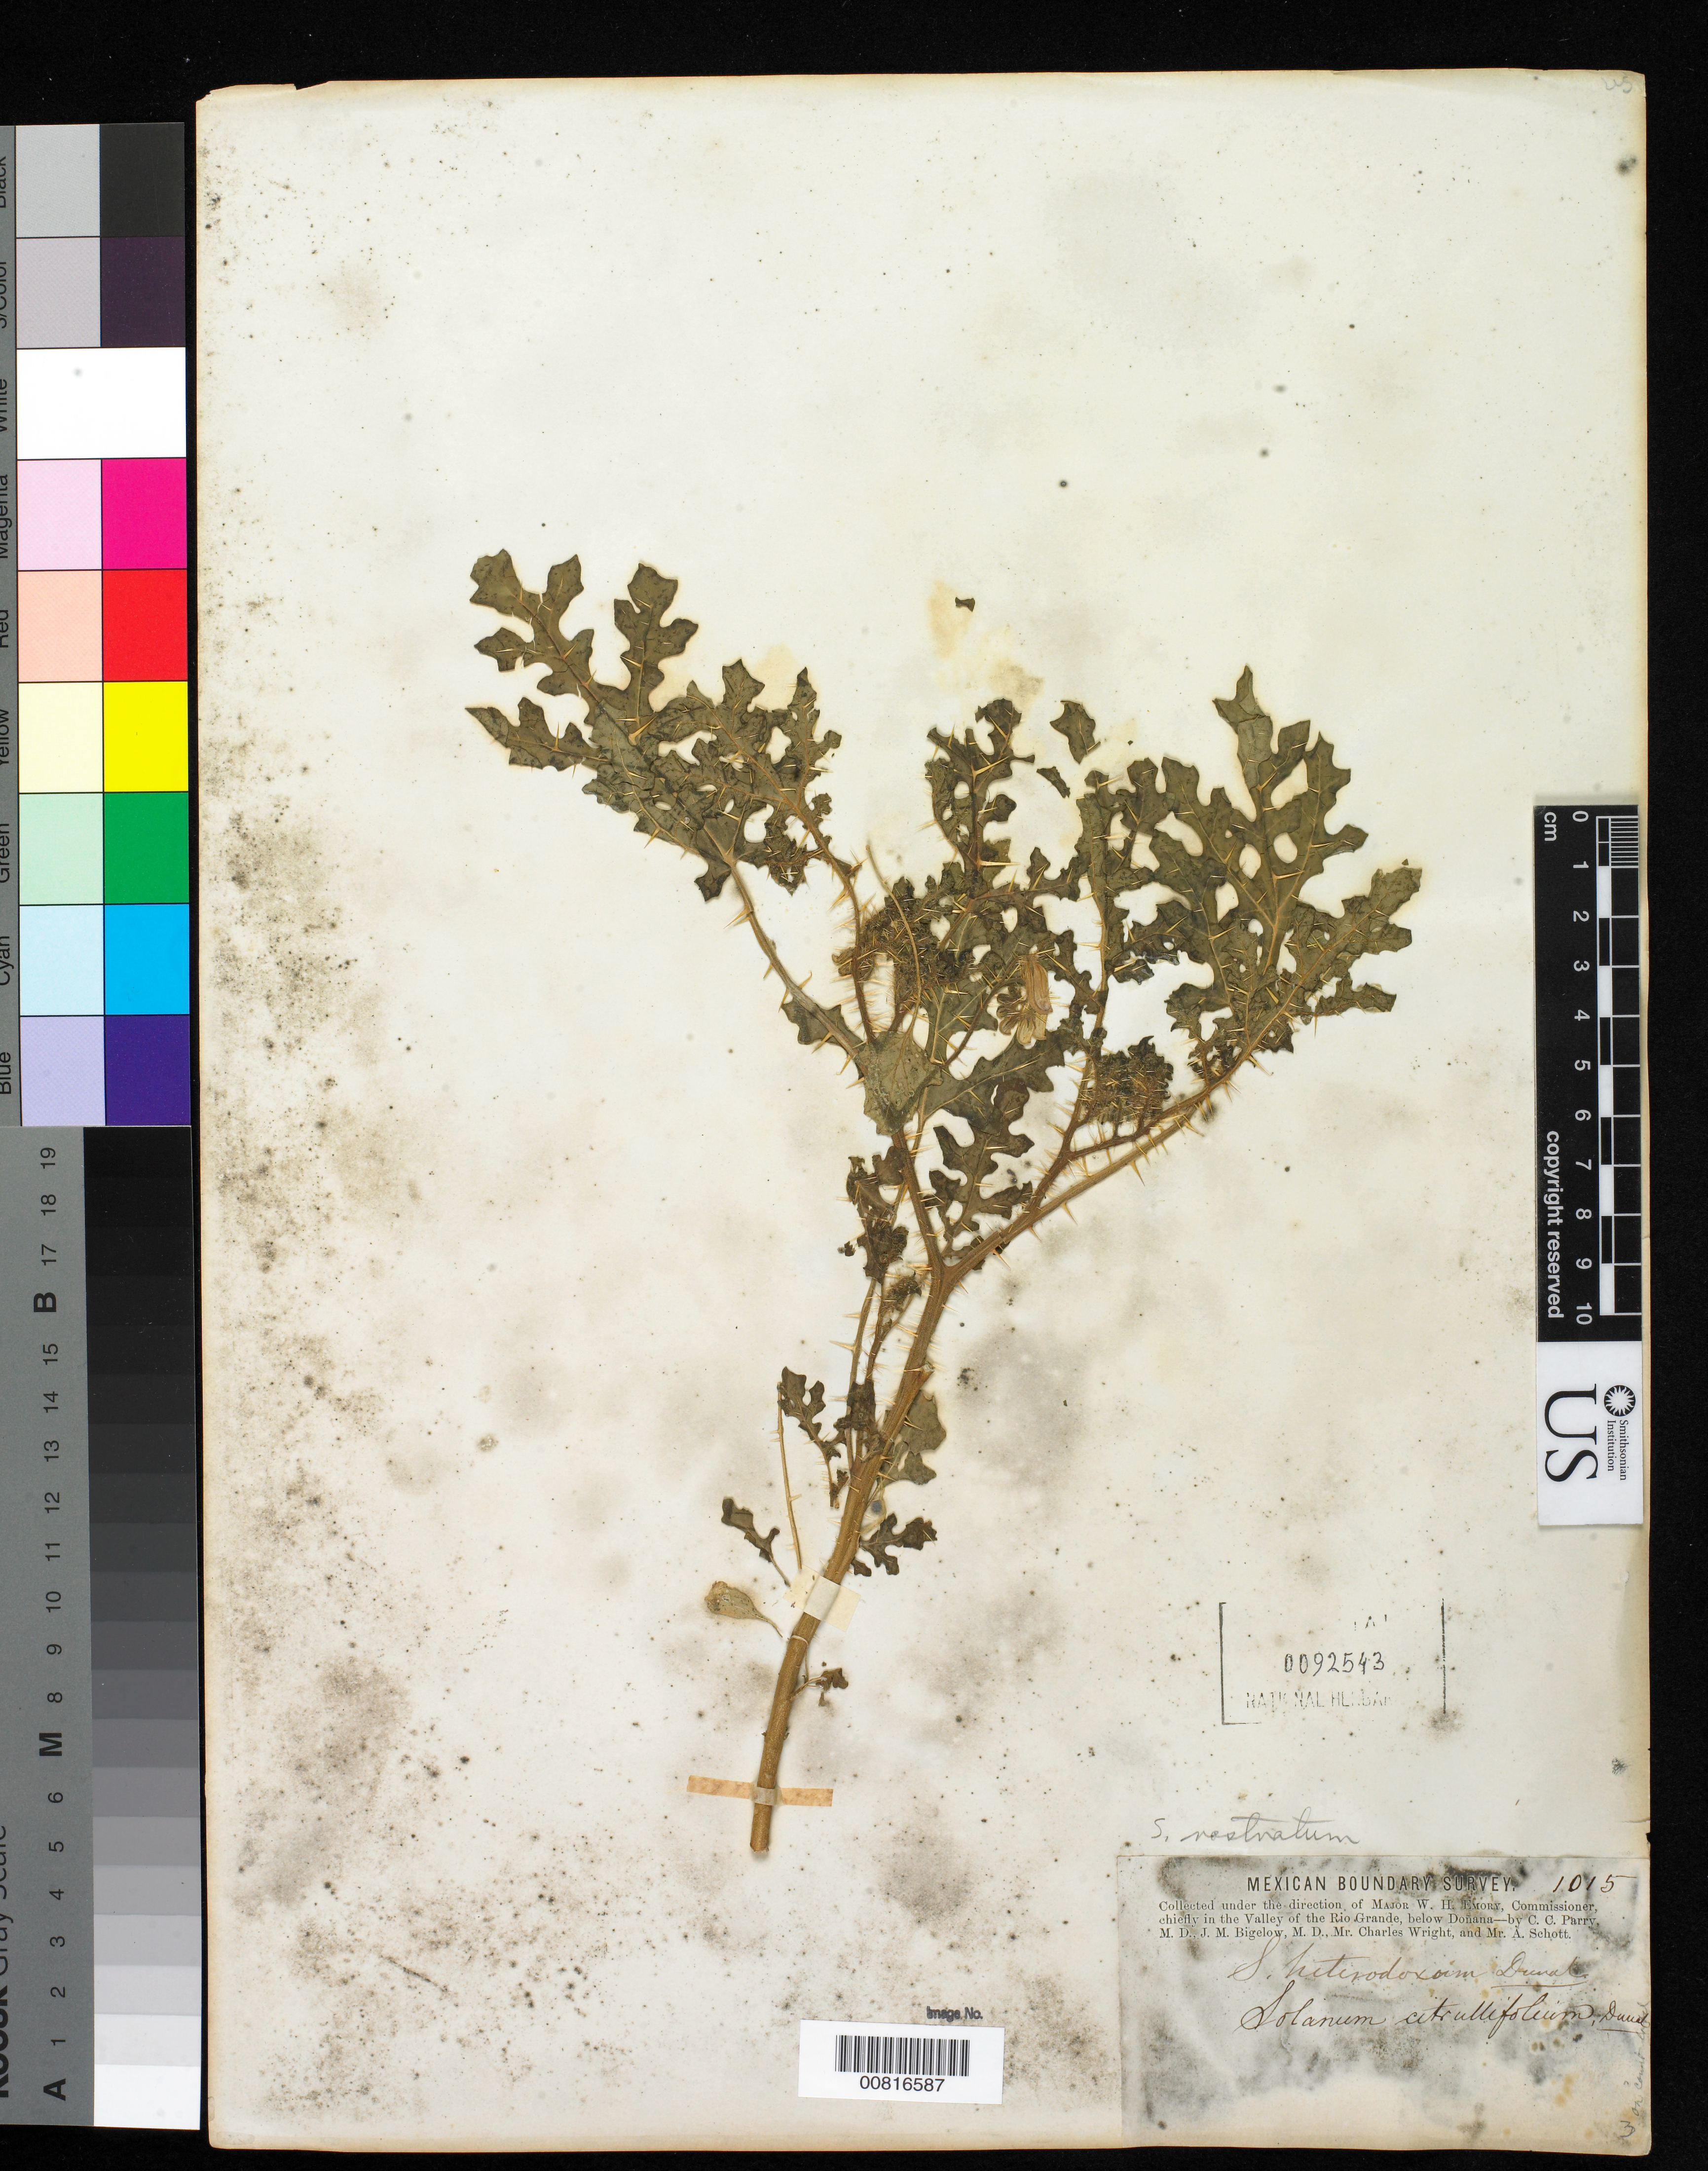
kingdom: Plantae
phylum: Tracheophyta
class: Magnoliopsida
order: Solanales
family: Solanaceae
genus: Solanum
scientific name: Solanum rostratum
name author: Dunal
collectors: C. C. Parry, J. M. Bigelow, C. Wright & A. C. V. Schott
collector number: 1015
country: United States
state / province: New Mexico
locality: Valley of the Rio Grande, below Doñana, New Mexico.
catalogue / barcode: US 92543